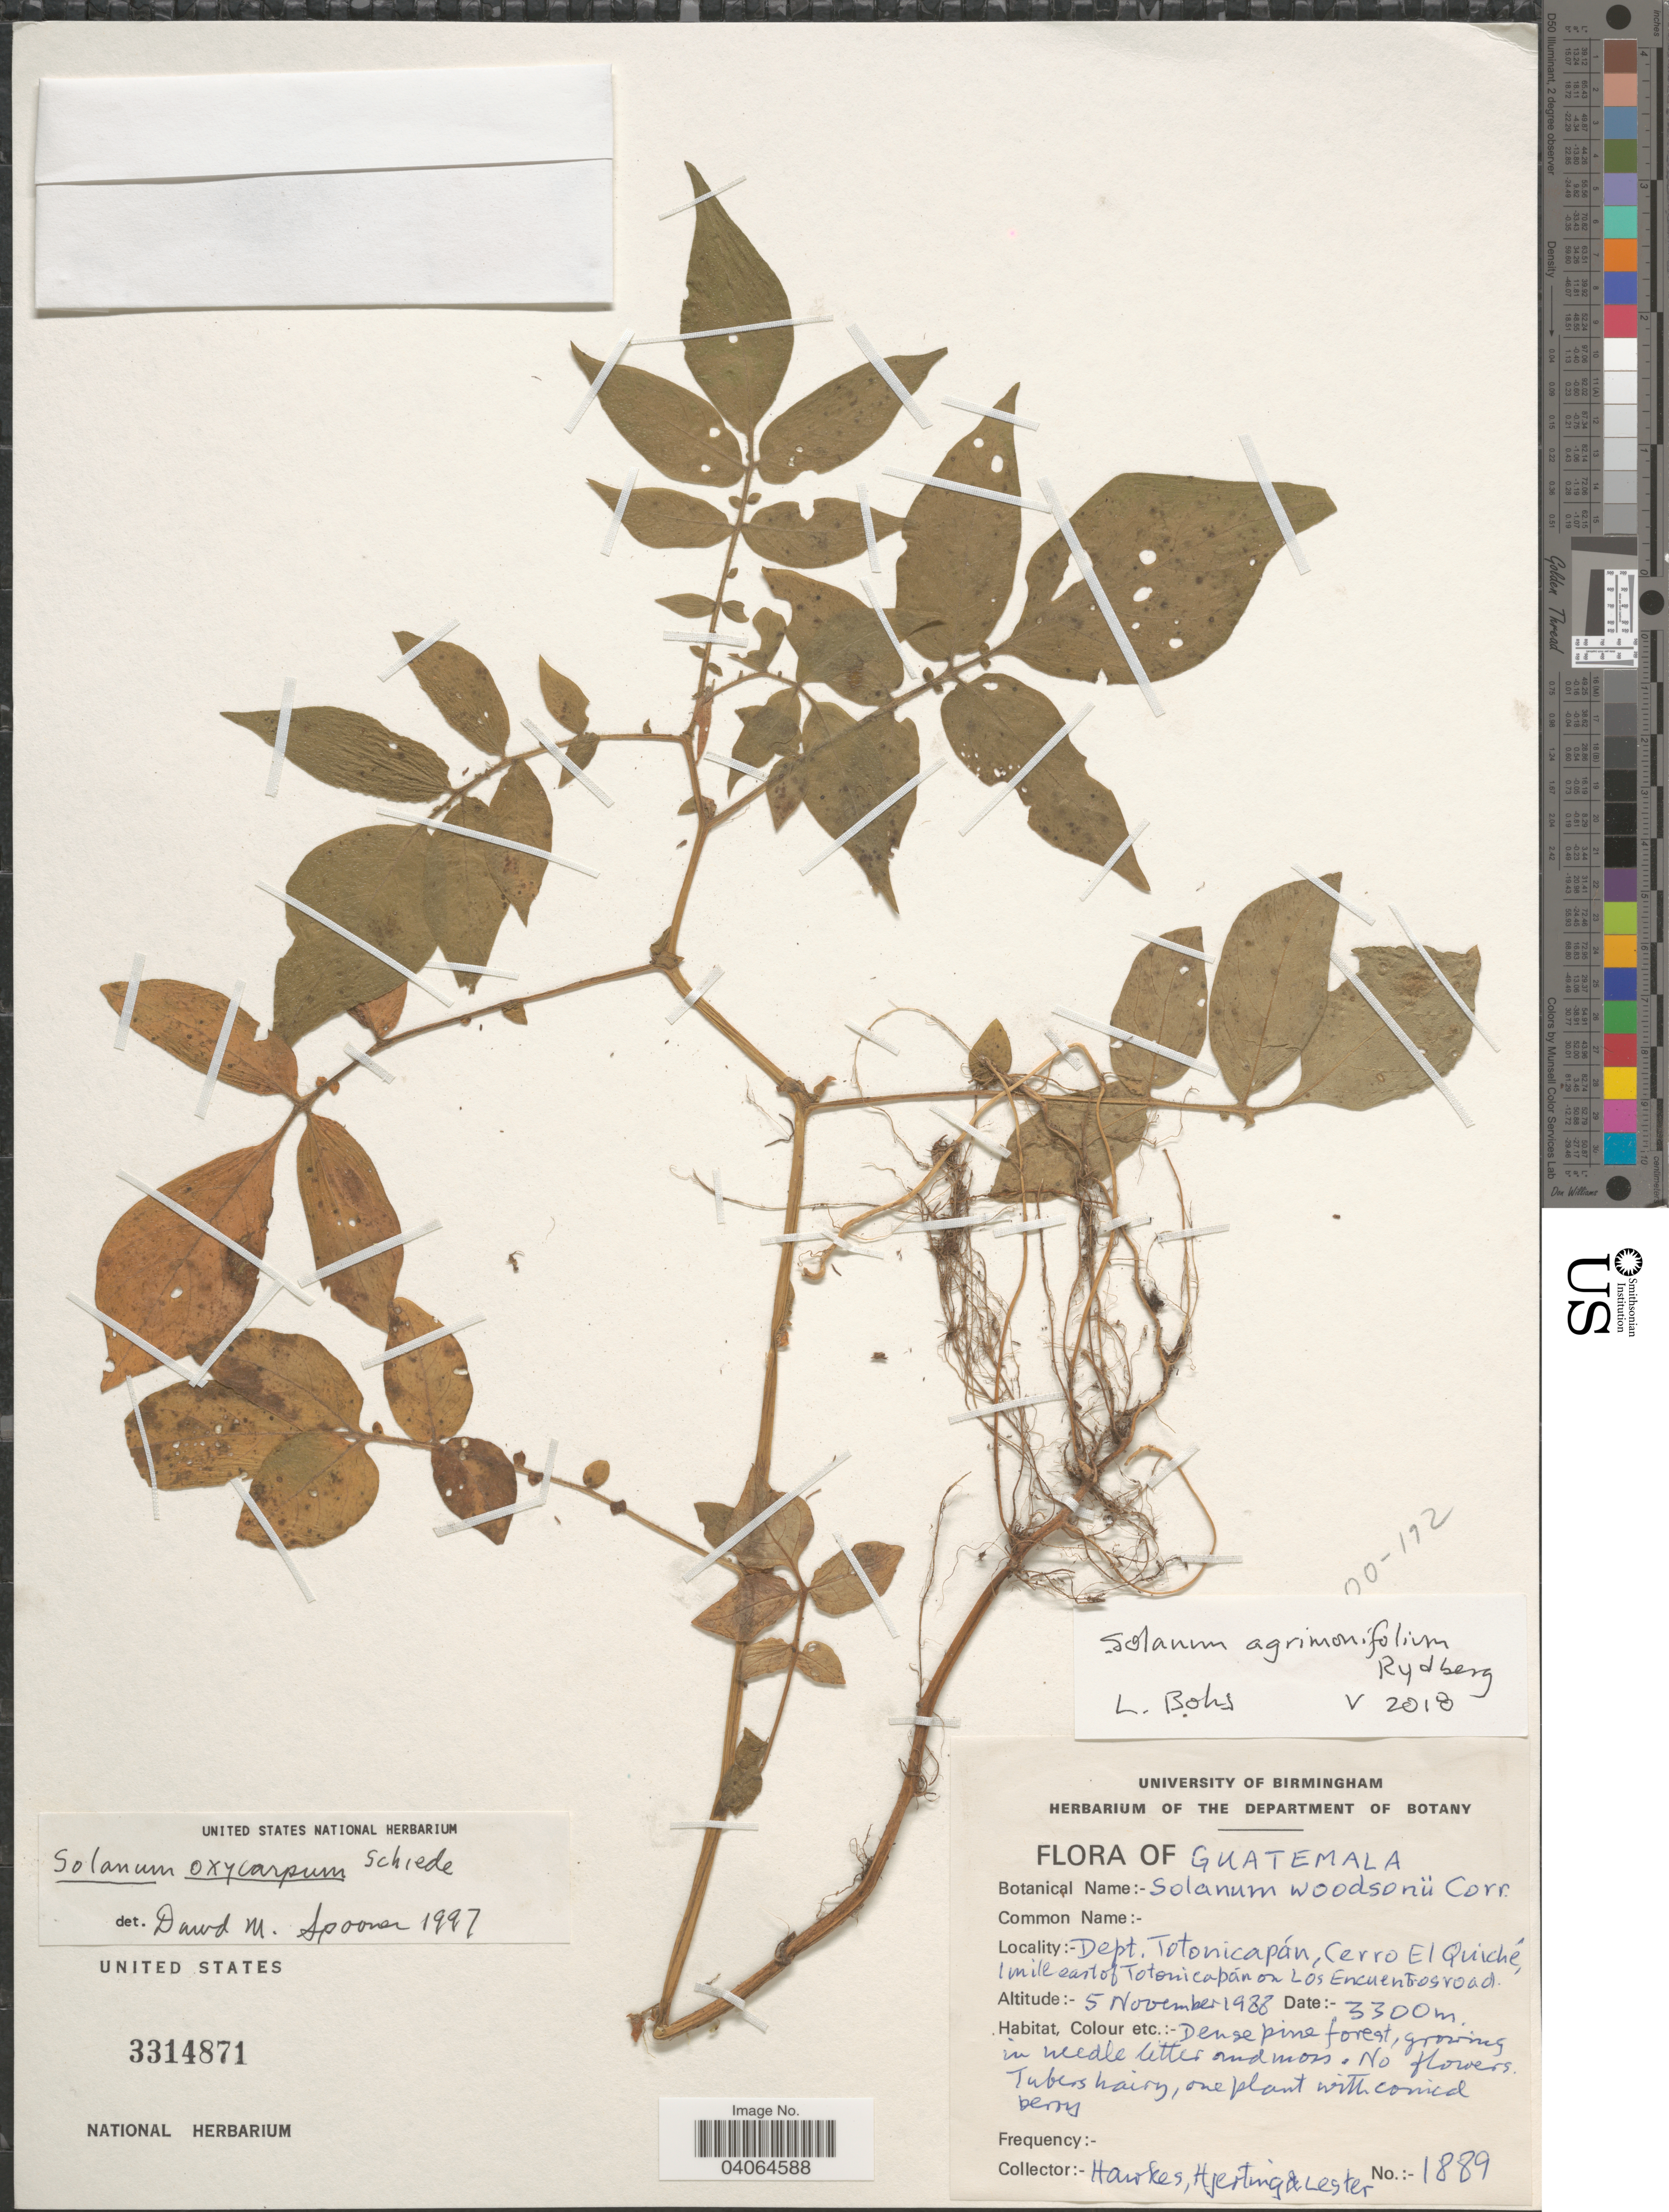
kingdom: Plantae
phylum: Tracheophyta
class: Magnoliopsida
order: Solanales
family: Solanaceae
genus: Solanum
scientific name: Solanum agrimonifolium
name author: Rydb.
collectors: -- Hawkes, -- Hjerting & -- Lester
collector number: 1889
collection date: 1988-11-05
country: Guatemala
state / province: Totonicapan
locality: Dept. Totonicapán, Cerro El Quiché, 1 mile east of Totonicapán on los Encuentos road.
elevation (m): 3300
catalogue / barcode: US 3314871